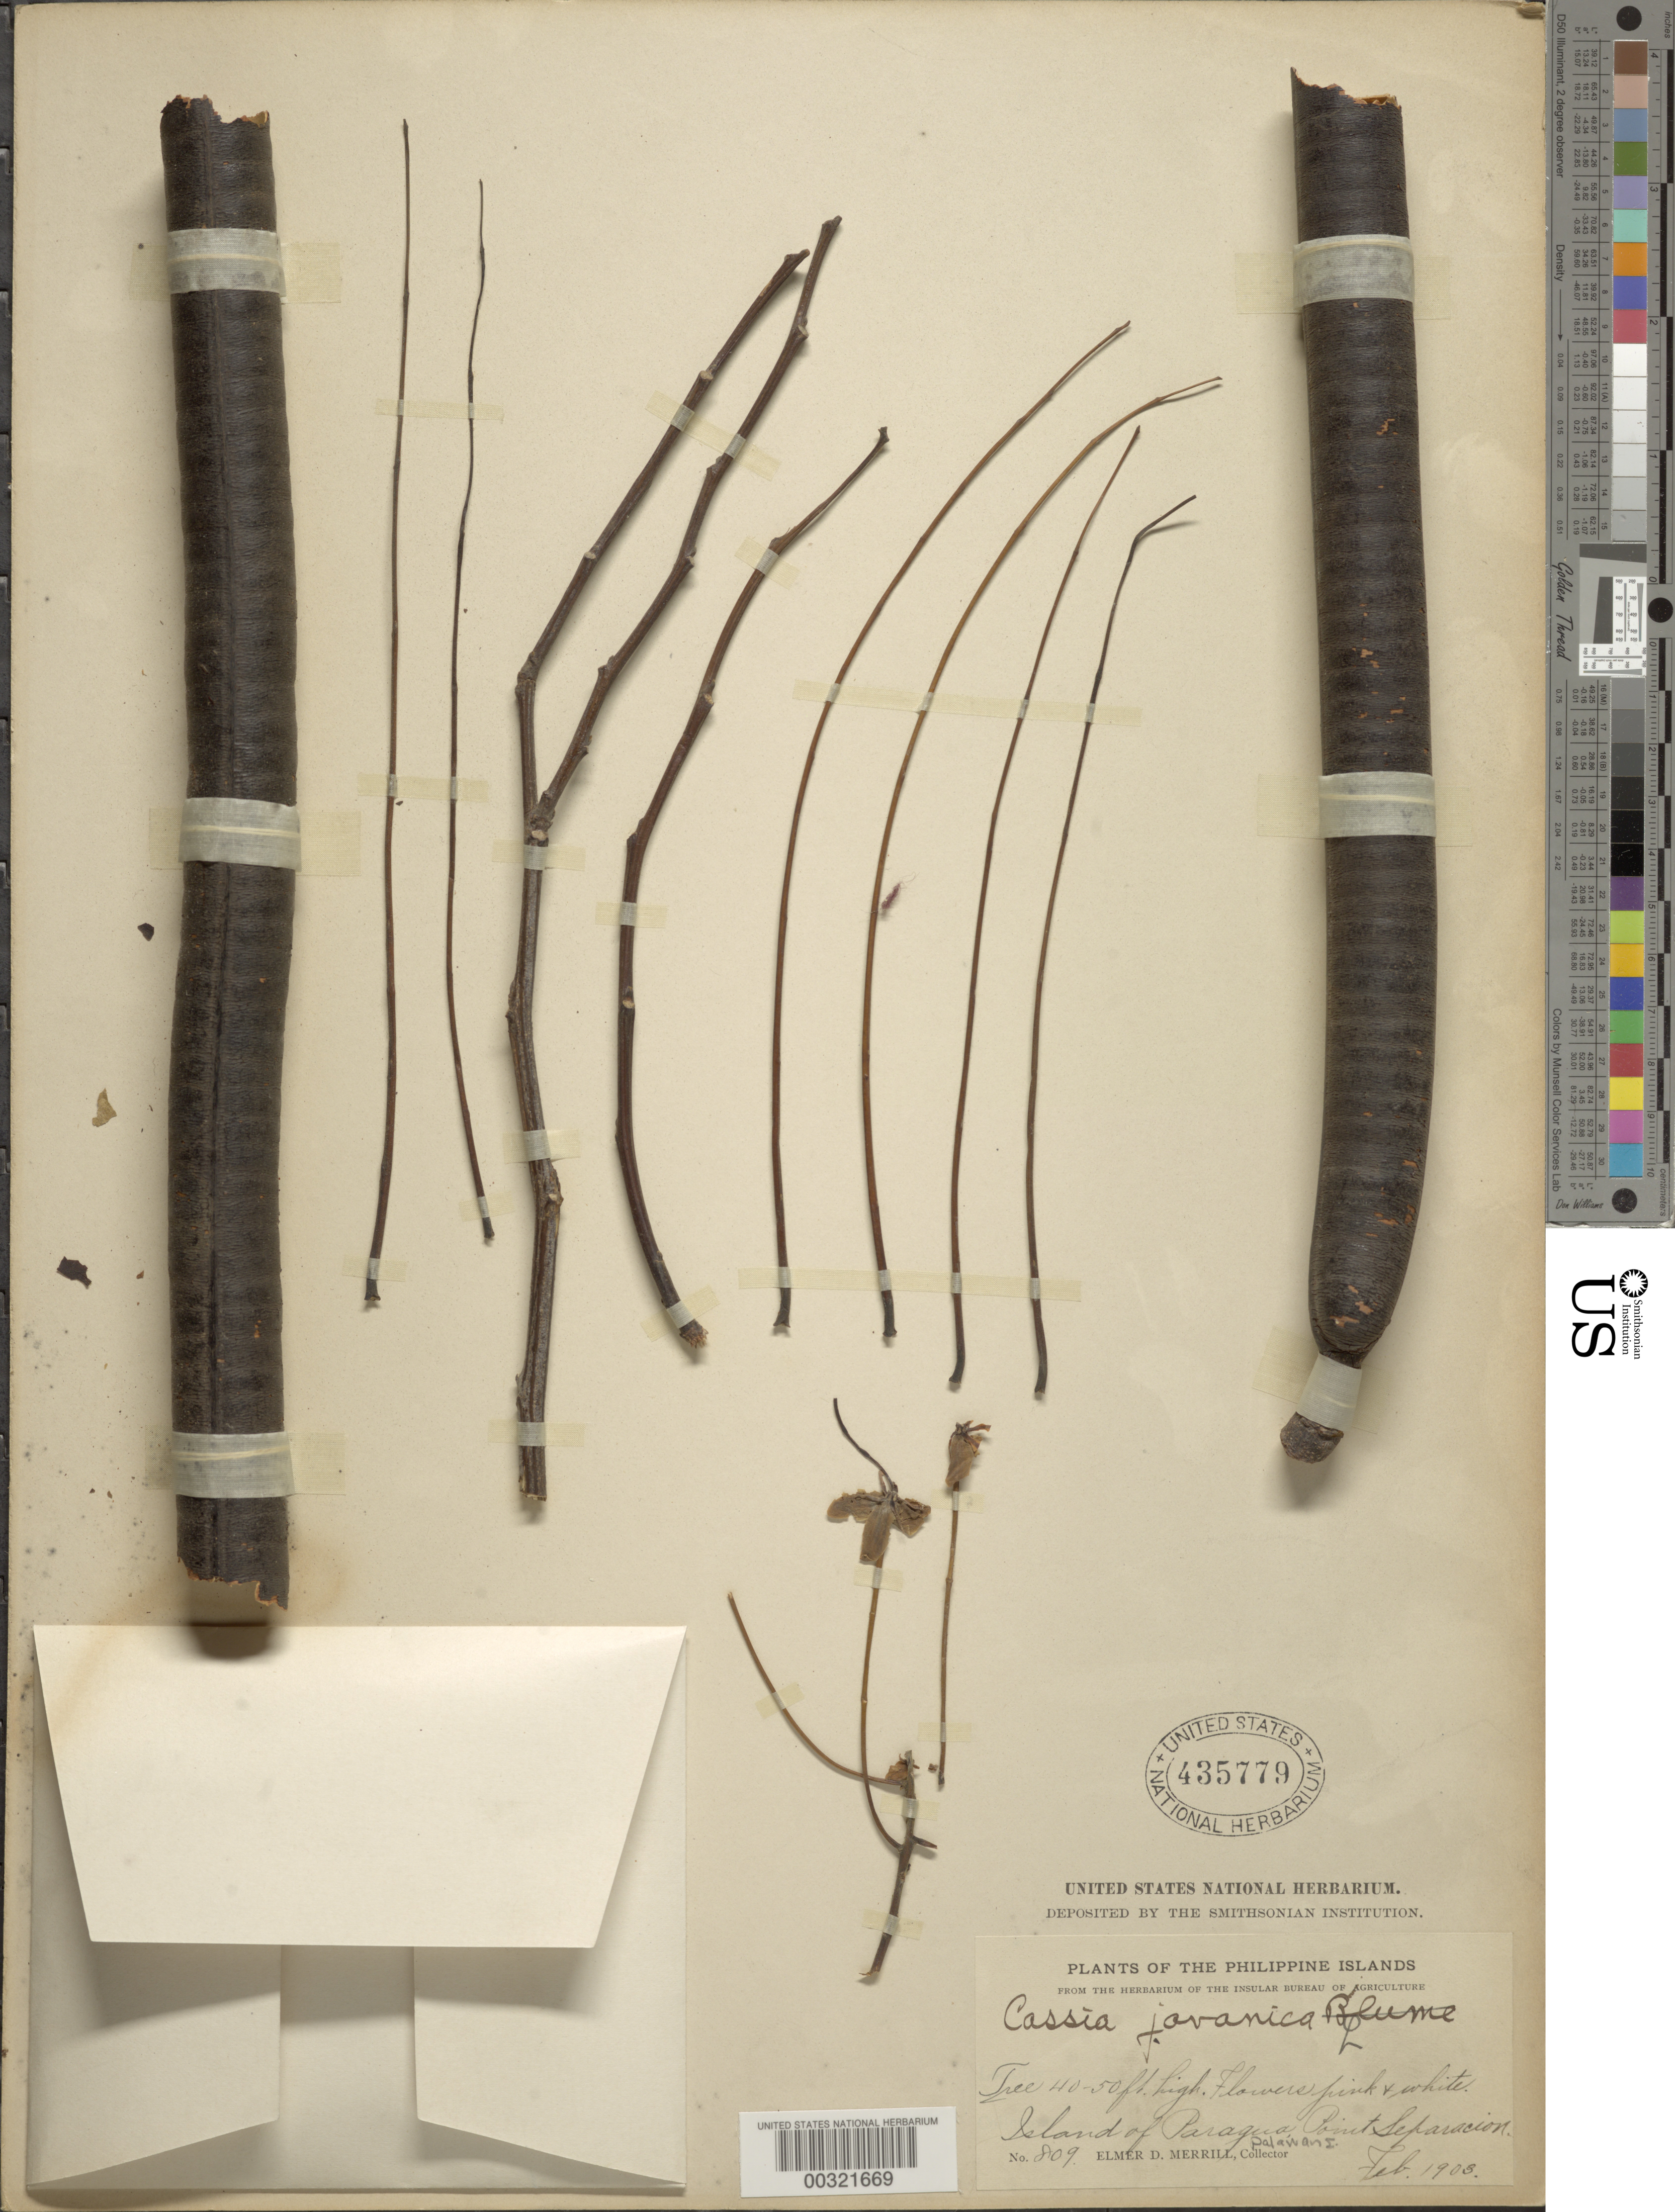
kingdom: Plantae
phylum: Tracheophyta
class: Magnoliopsida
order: Fabales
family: Fabaceae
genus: Cassia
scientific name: Cassia javanica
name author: L.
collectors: E. D. Merrill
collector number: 809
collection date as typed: Feb 1903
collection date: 1903-02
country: Philippines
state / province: Mimaropa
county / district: Palawan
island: Palawan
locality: Point separacion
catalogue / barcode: US 435779